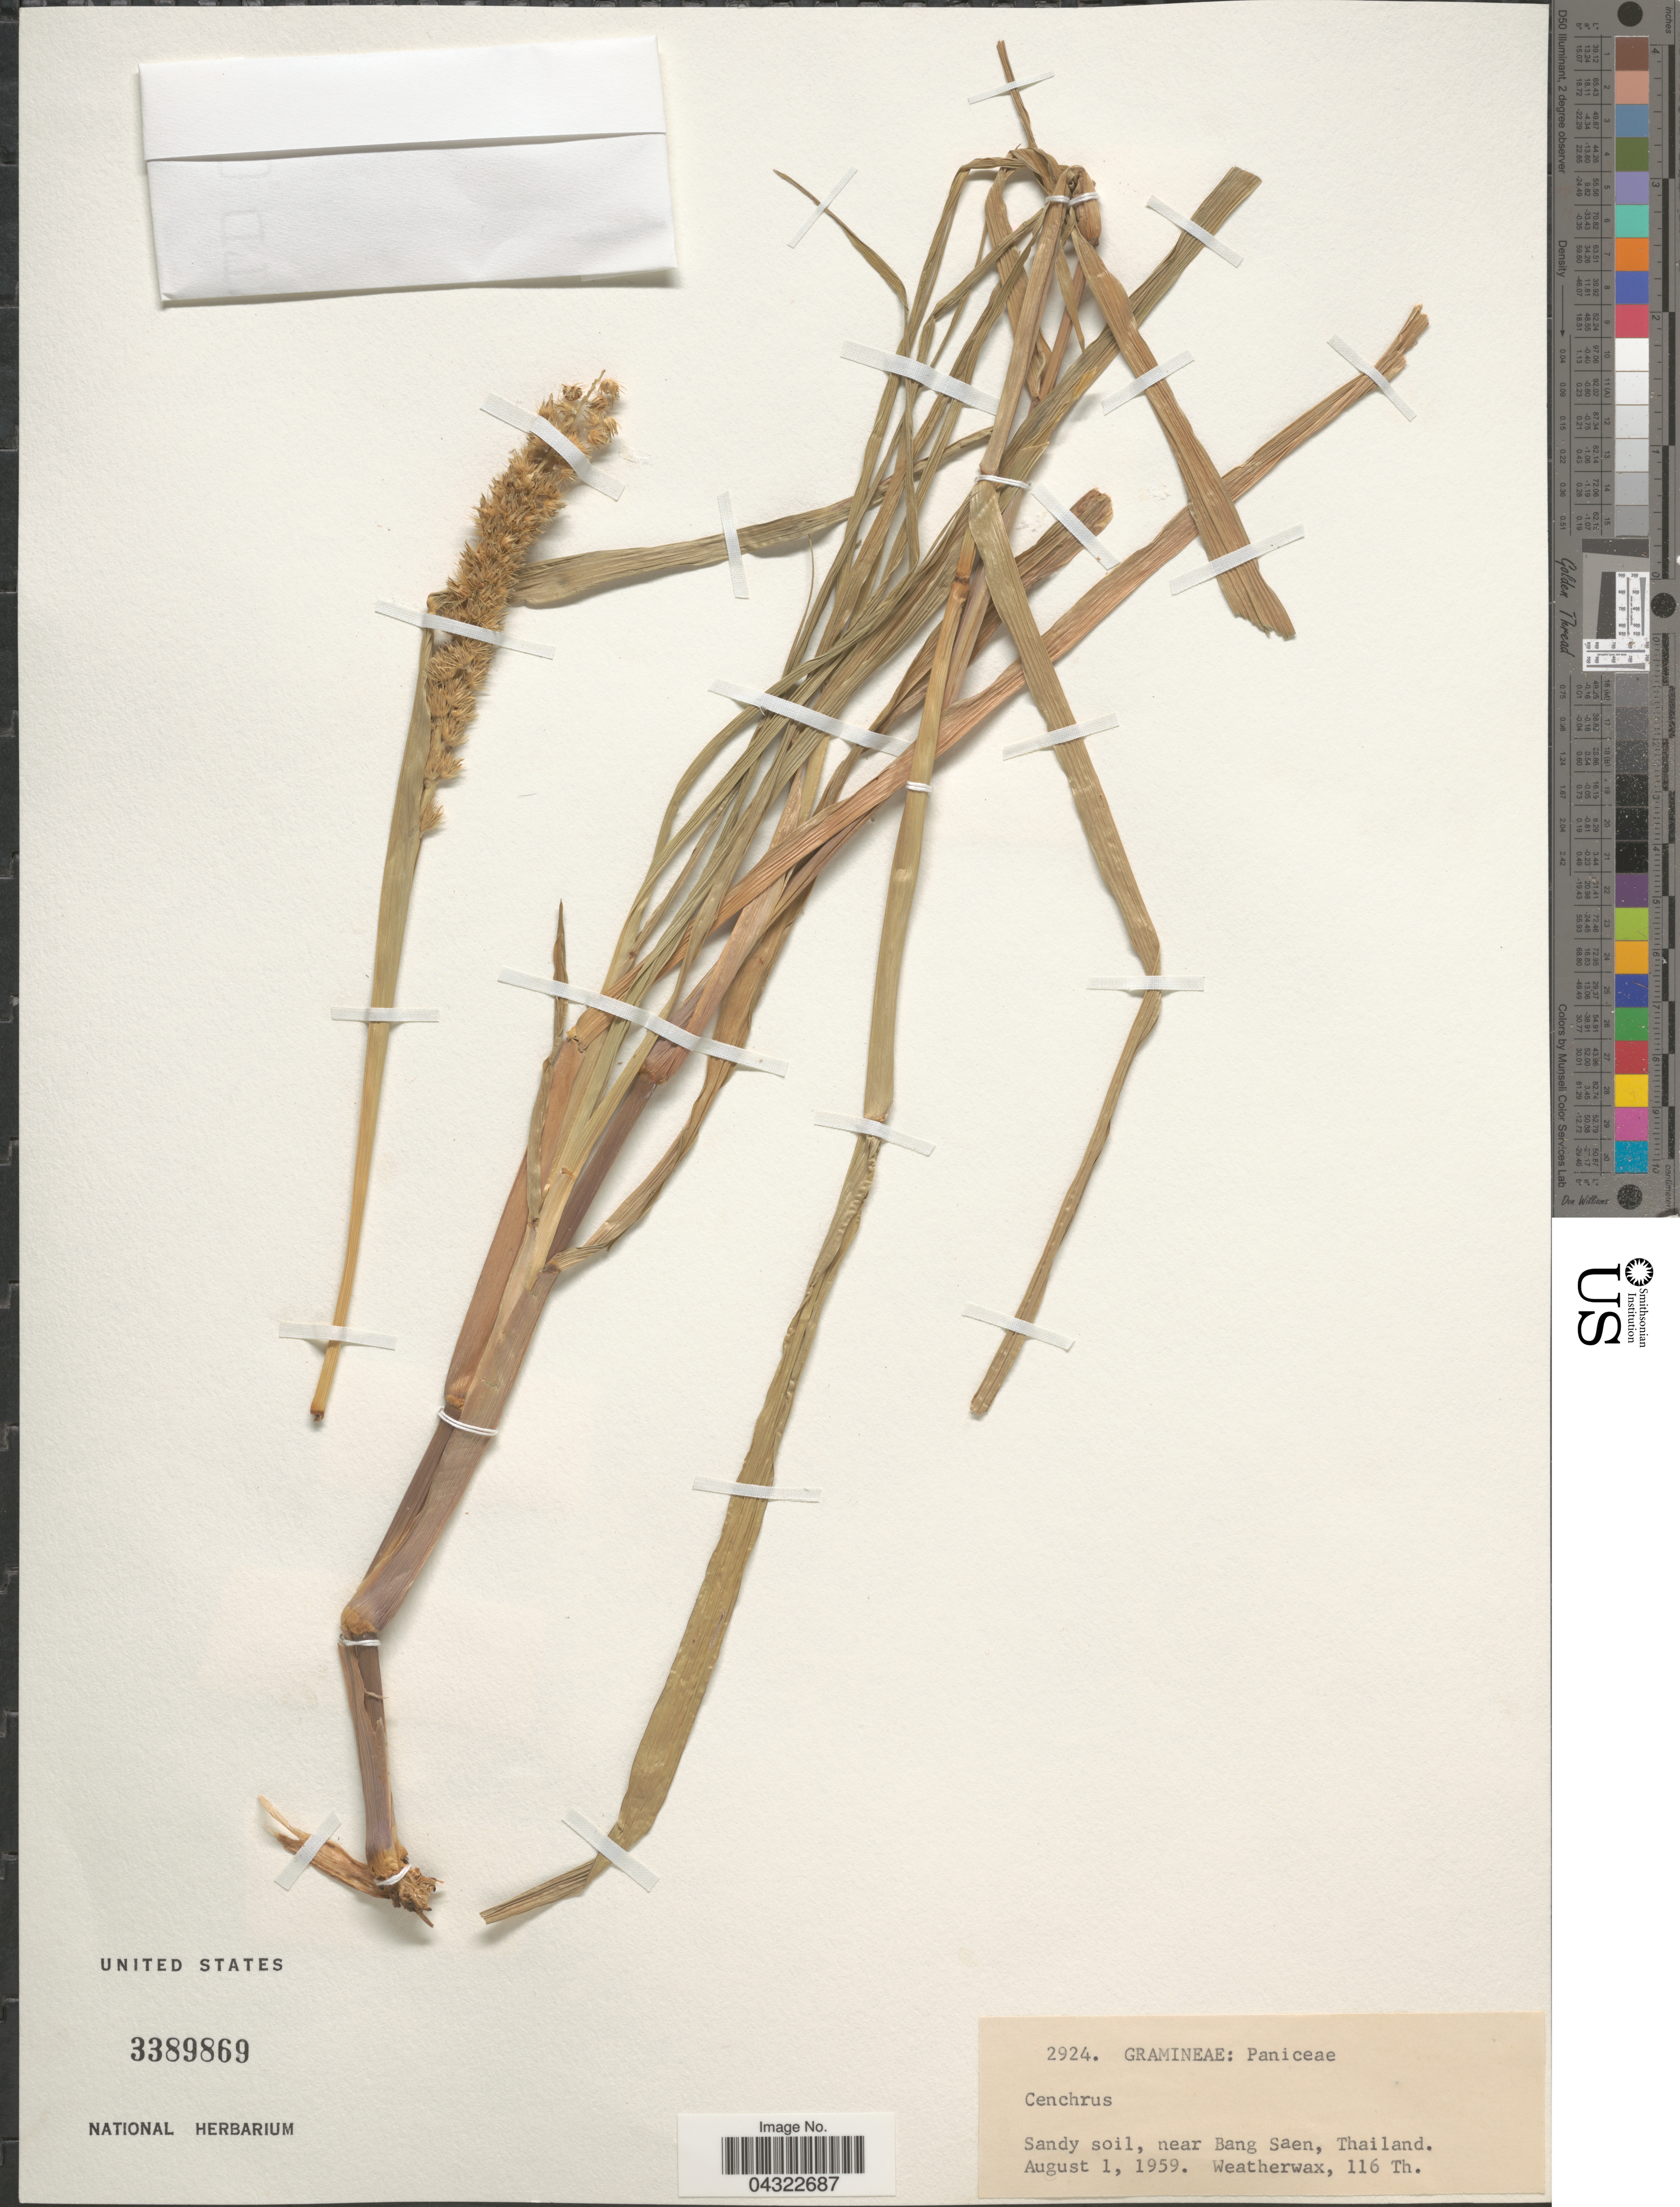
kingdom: Plantae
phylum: Tracheophyta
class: Liliopsida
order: Poales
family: Poaceae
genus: Cenchrus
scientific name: Cenchrus sp.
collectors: -. Weatherwax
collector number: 2924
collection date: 1959-08-01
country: Thailand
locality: Sandy soil, near Bang Saen.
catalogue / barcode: US 3389869